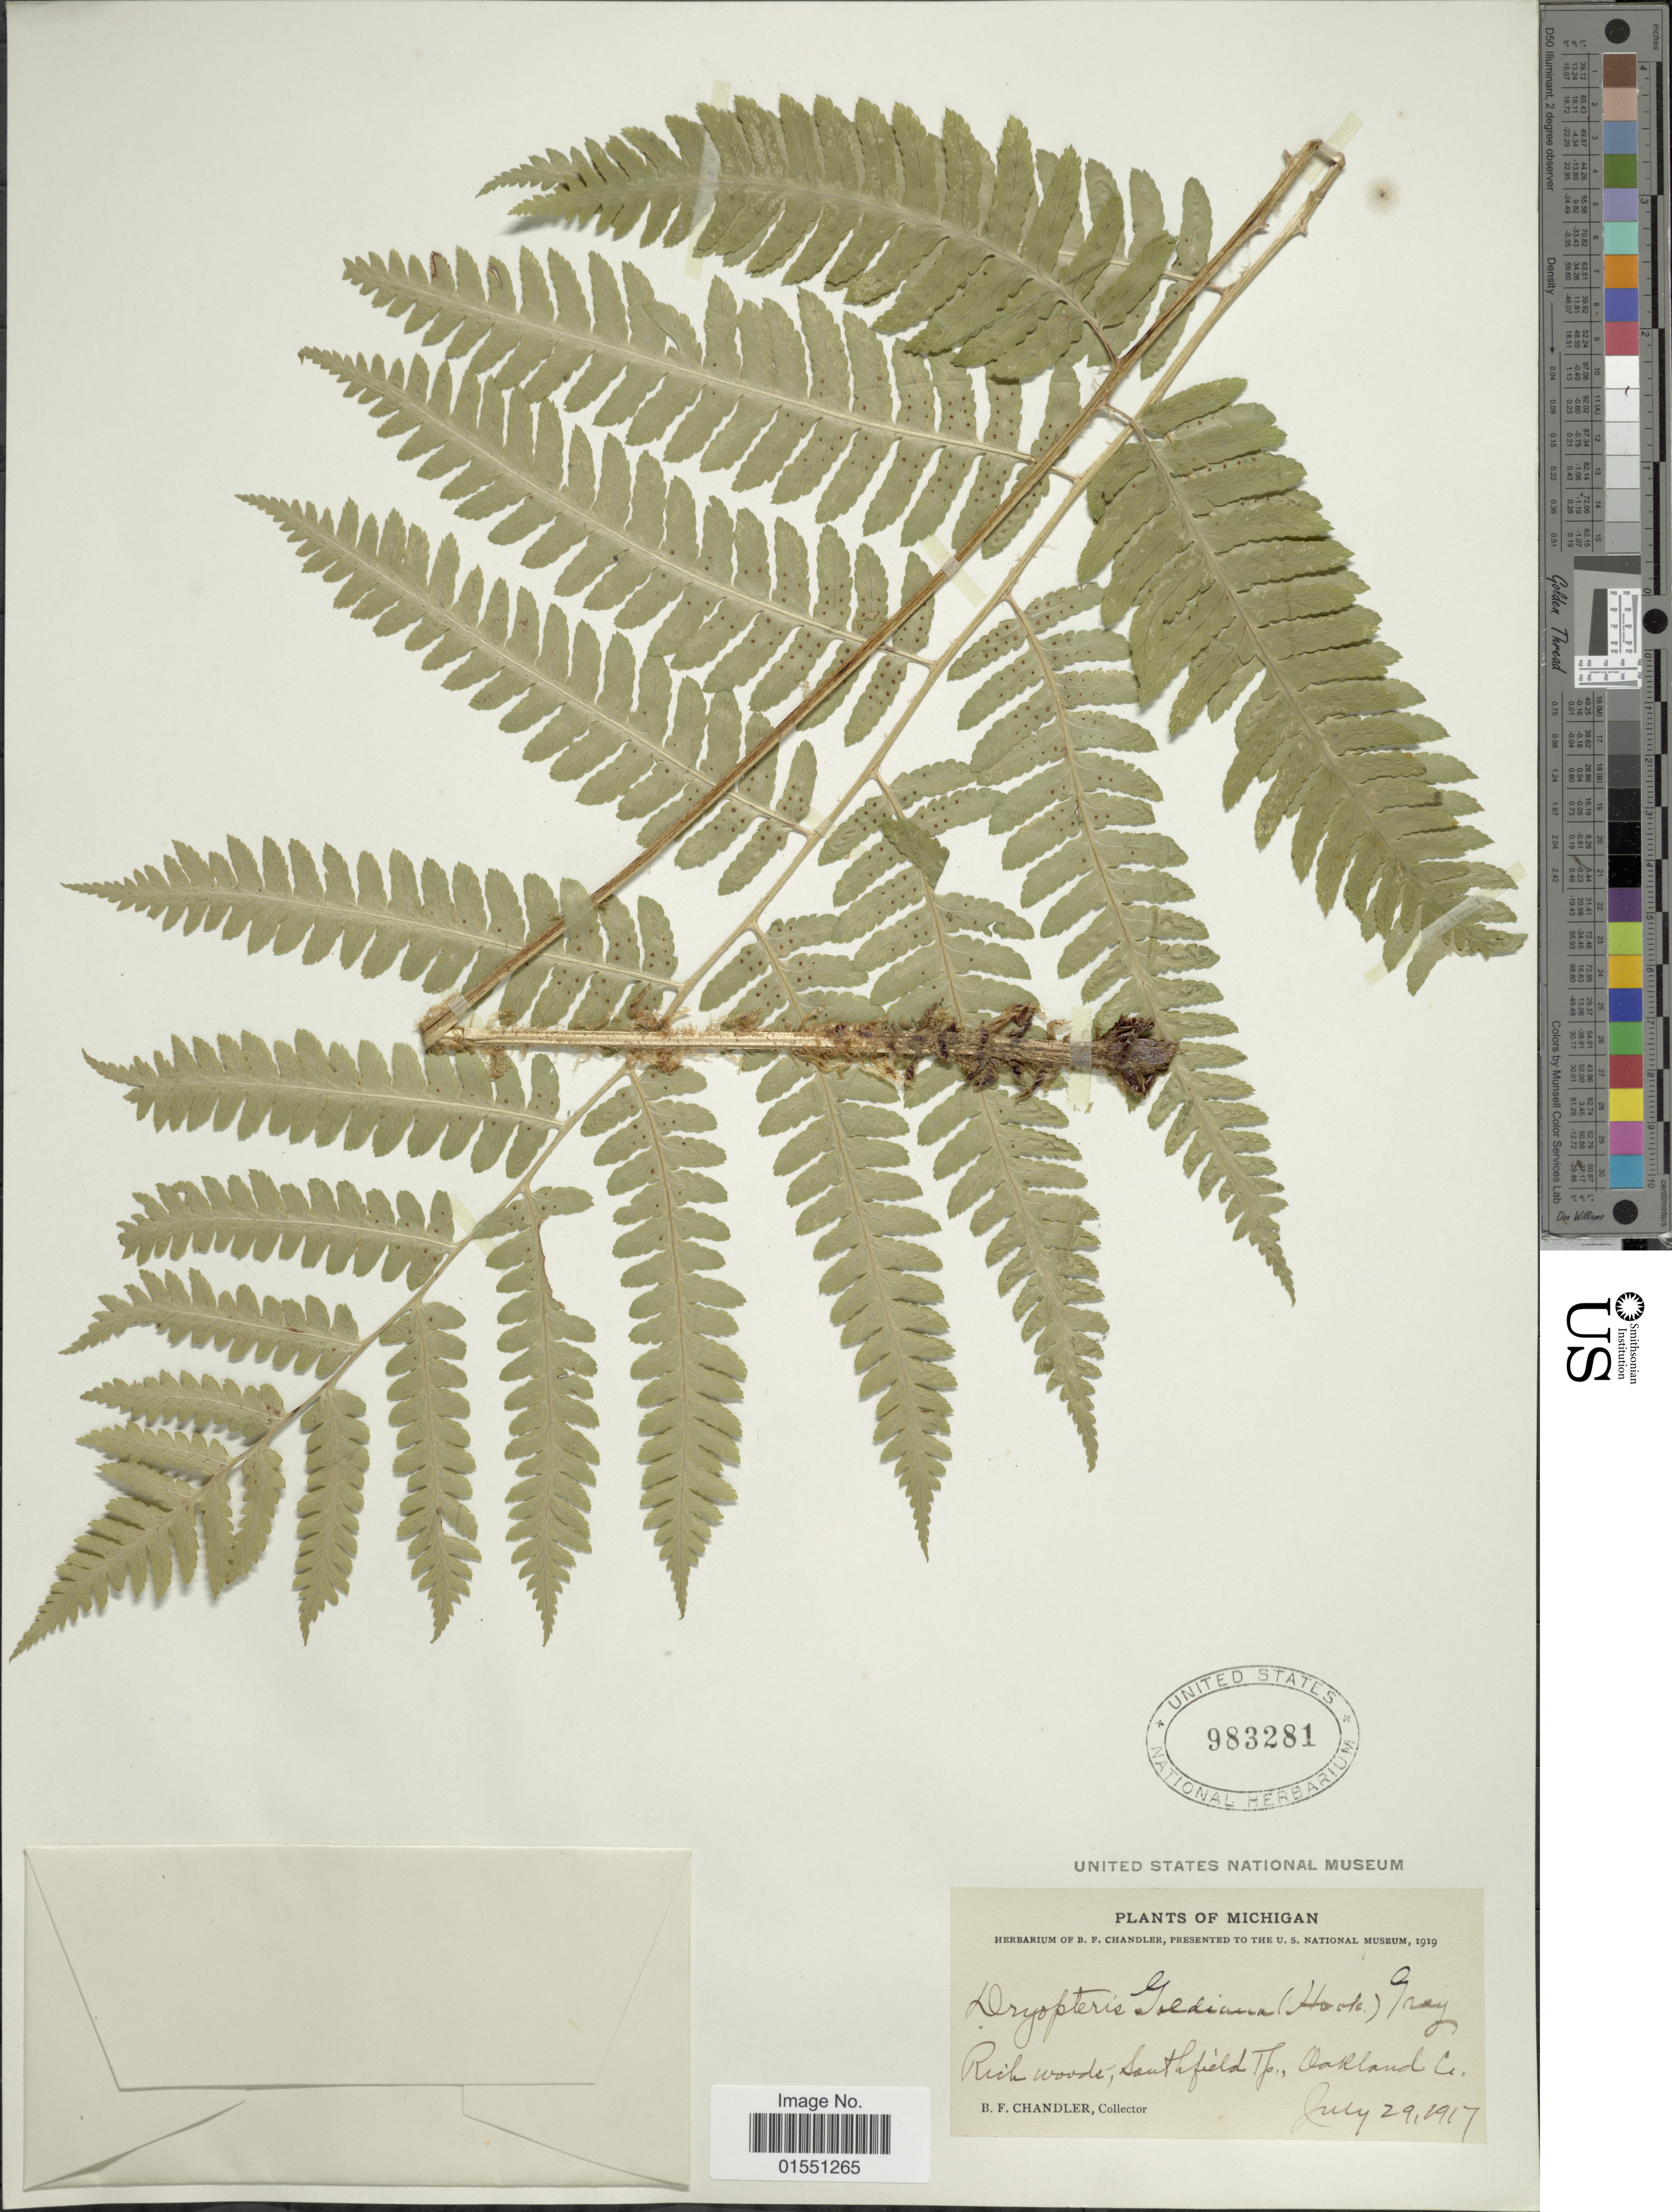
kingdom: Plantae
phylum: Tracheophyta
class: Polypodiopsida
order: Polypodiales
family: Dryopteridaceae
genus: Dryopteris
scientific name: Dryopteris goldiana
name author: (Hook. ex Goldie) A. Gray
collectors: B. F. Chandler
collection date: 1917-07-29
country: United States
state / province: Michigan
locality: Southfield Tp., Oakland Co.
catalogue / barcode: US 983281